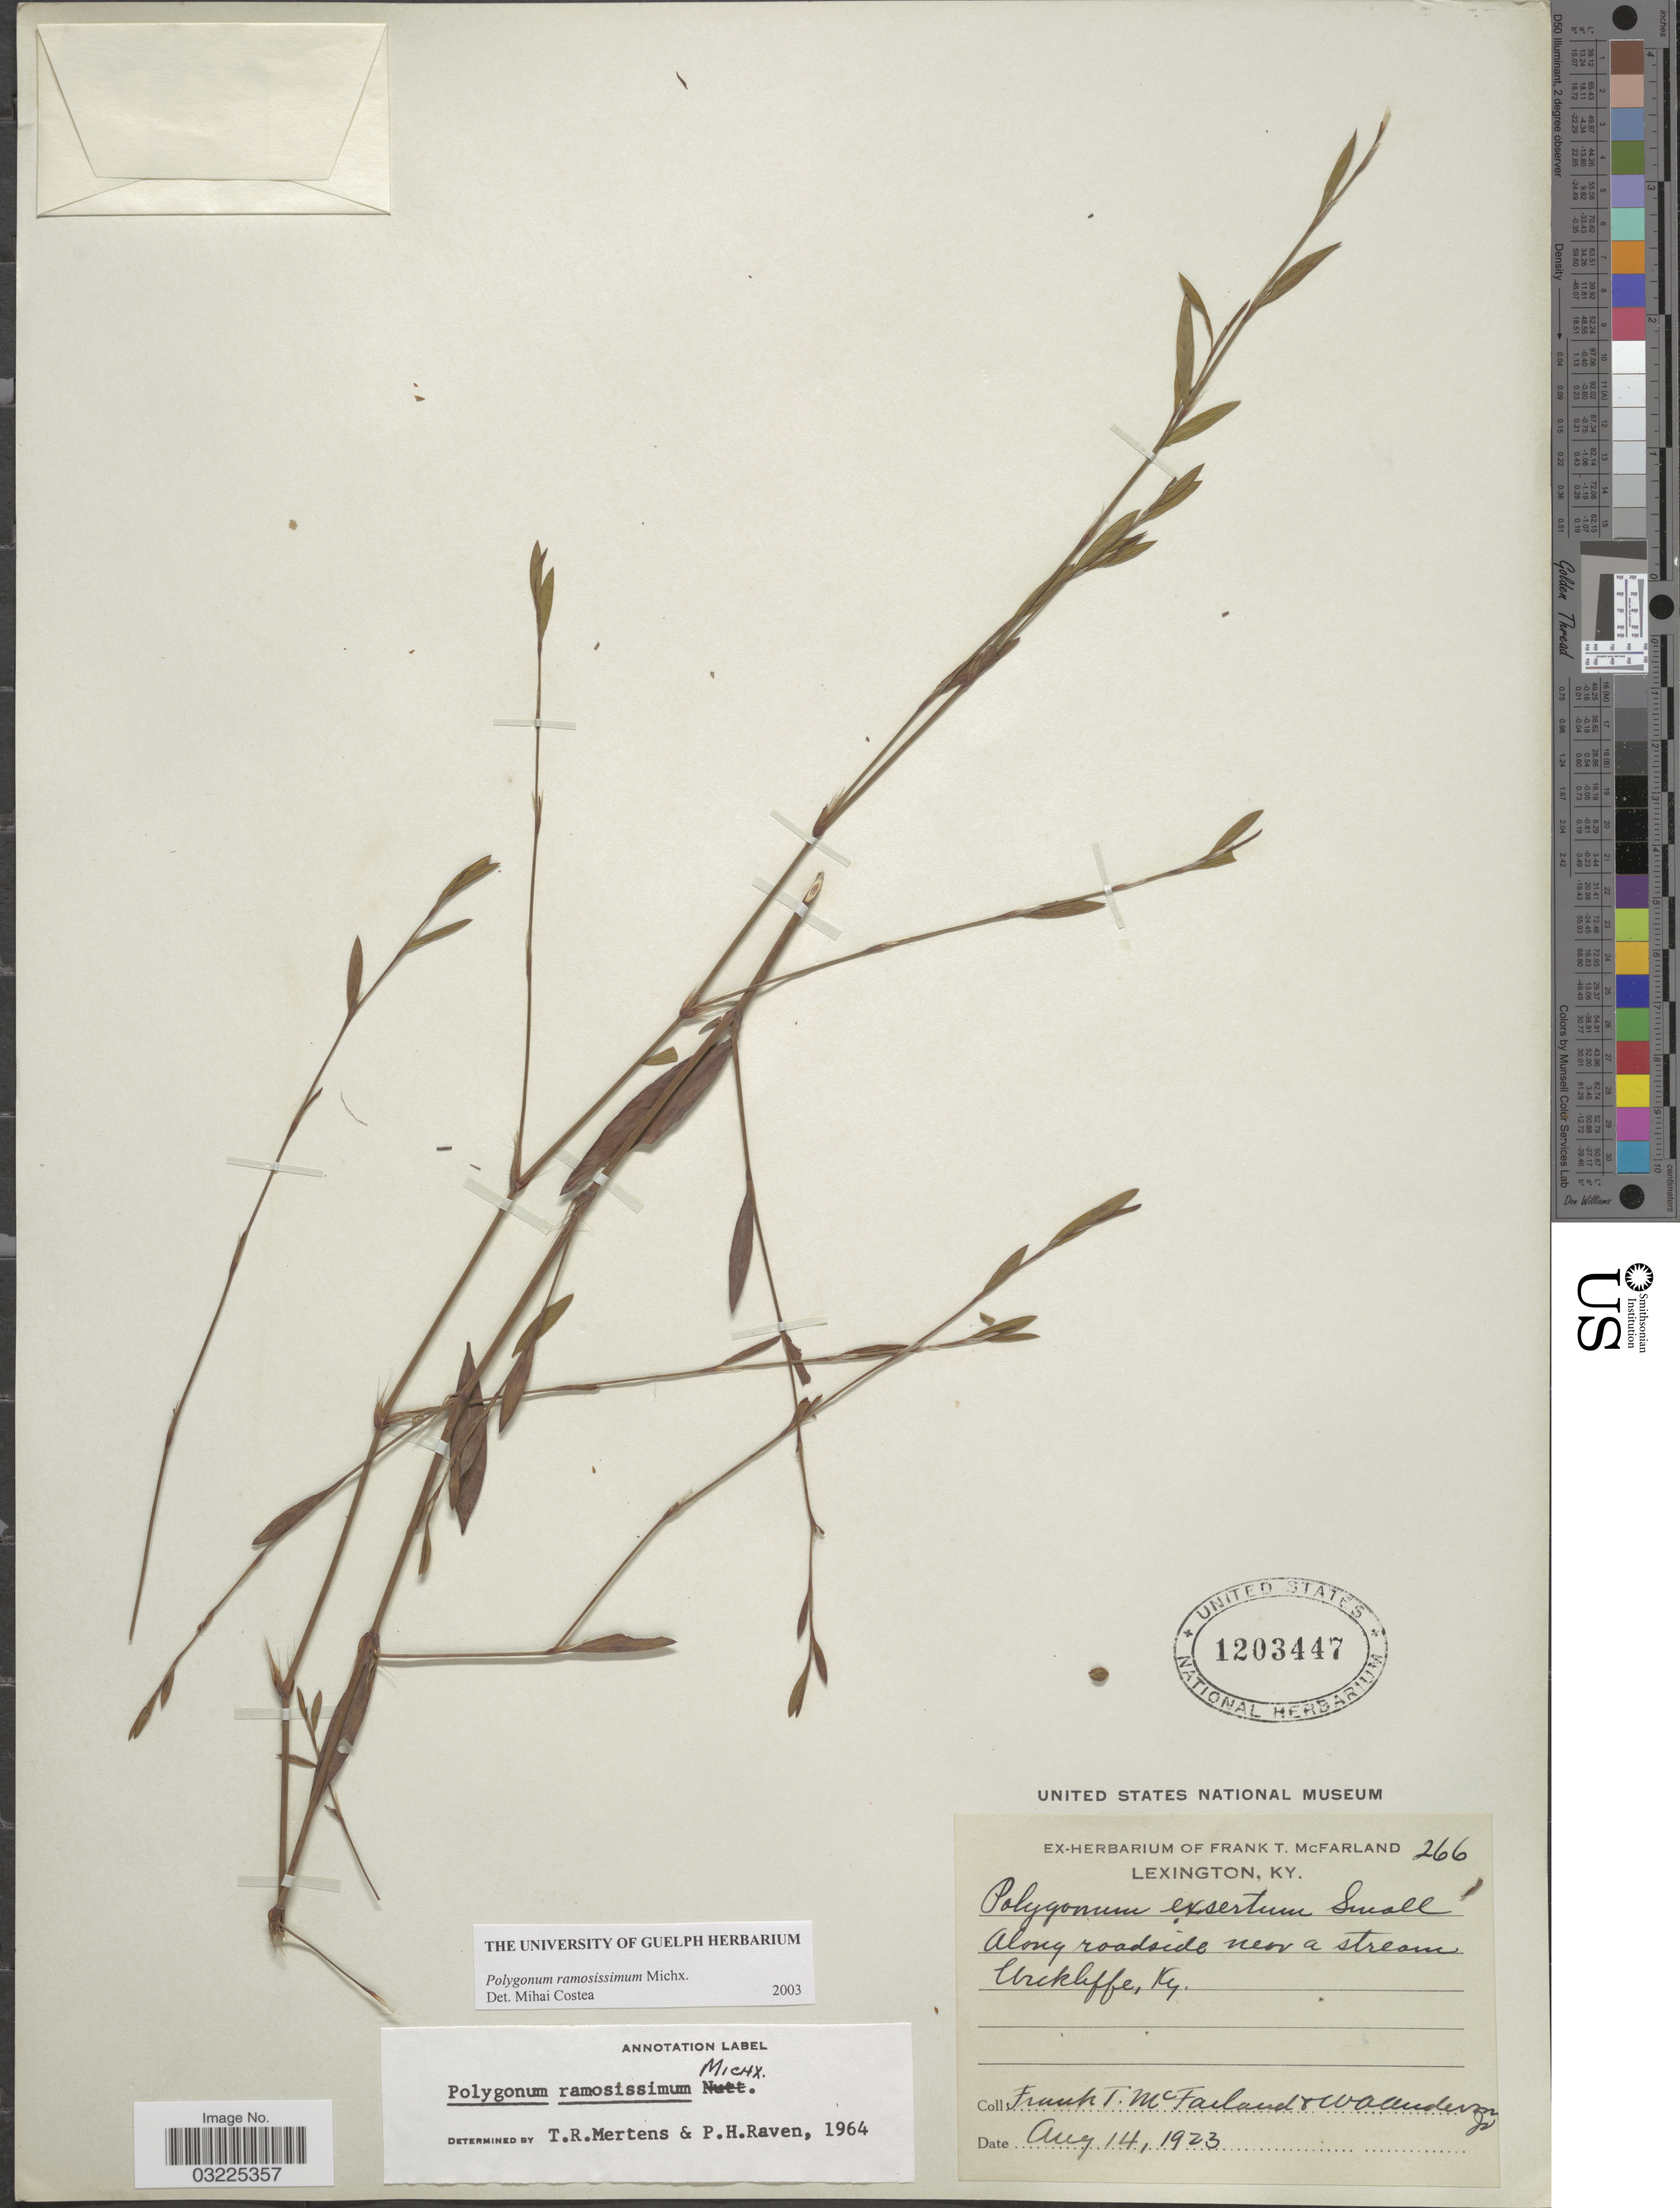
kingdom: Plantae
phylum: Tracheophyta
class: Magnoliopsida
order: Caryophyllales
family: Polygonaceae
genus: Polygonum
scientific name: Polygonum ramosissimum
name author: Michx.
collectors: F. McFarland & W. A. Anderson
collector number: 266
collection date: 1923-08-14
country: United States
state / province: Kentucky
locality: Along roadside near a stream Wickliffe, Ky.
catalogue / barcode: US 1203447